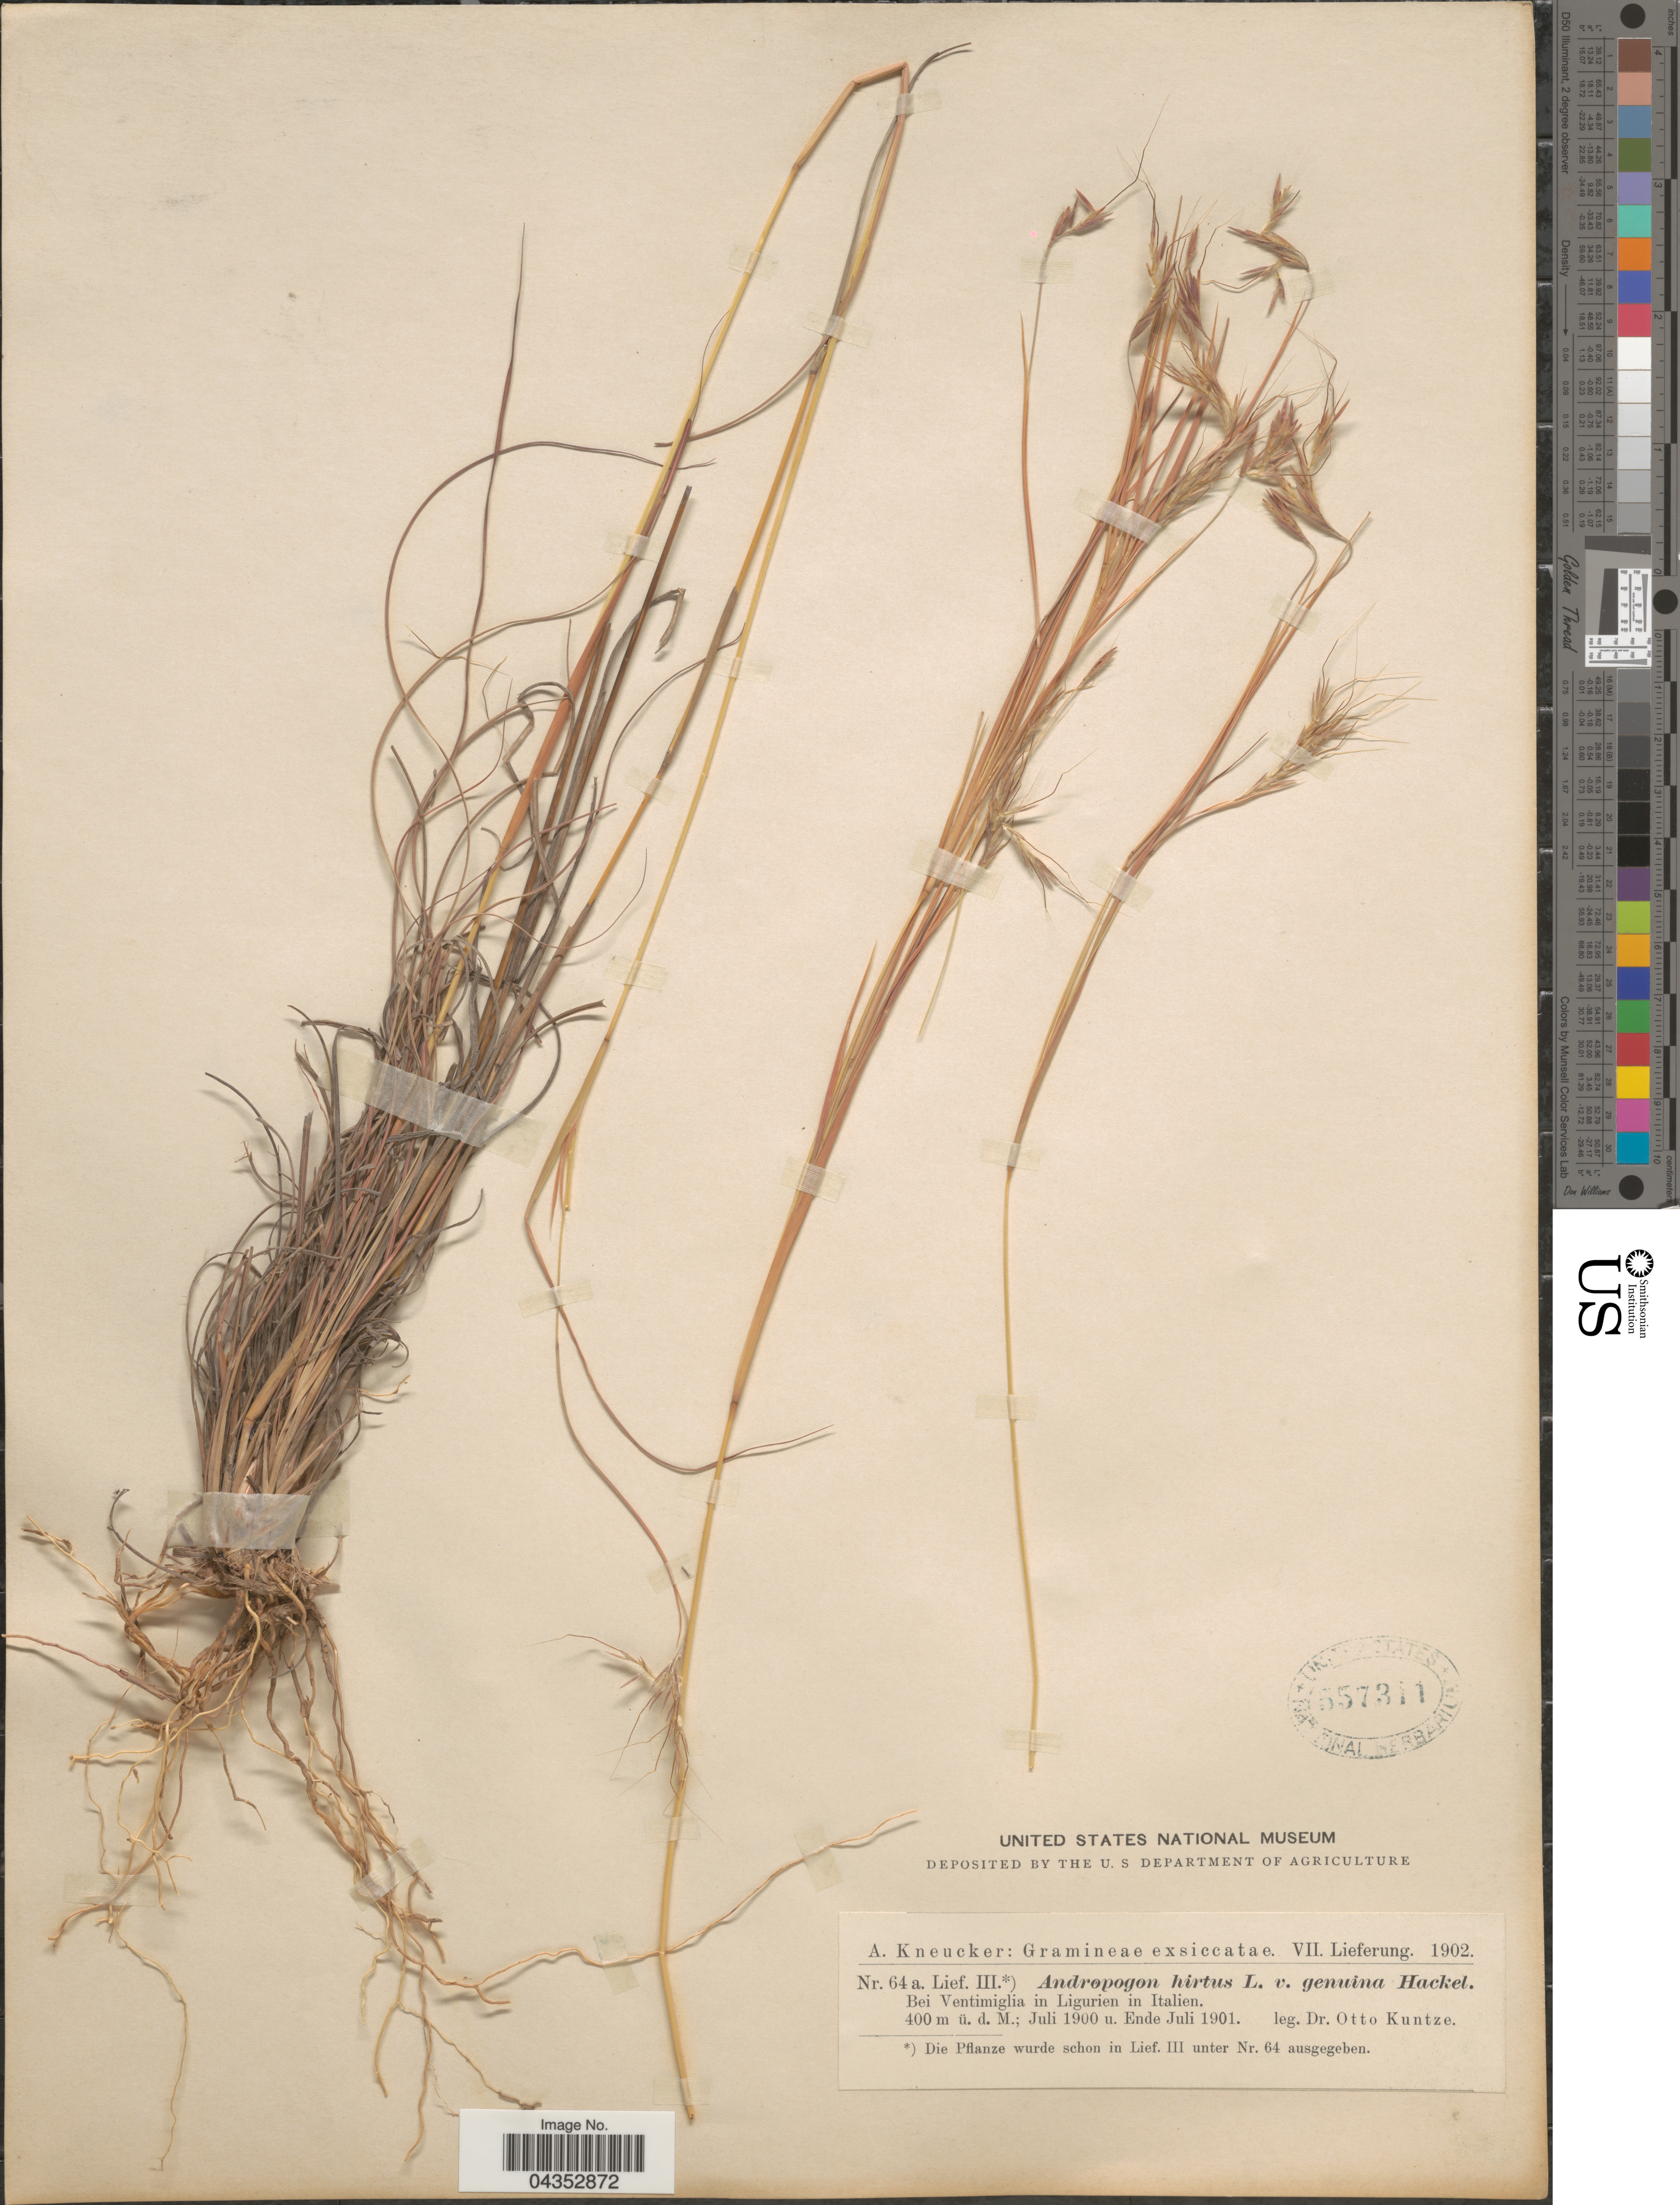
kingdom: Plantae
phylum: Tracheophyta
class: Liliopsida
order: Poales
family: Poaceae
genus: Hyparrhenia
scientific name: Hyparrhenia hirta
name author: (L.) Stapf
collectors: C.E.O. Kuntze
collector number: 64a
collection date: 1900-07/1901-07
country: Italy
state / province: Liguria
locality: Bei Ventimiglia in Ligurien in Italien.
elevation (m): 400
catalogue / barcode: US 557311